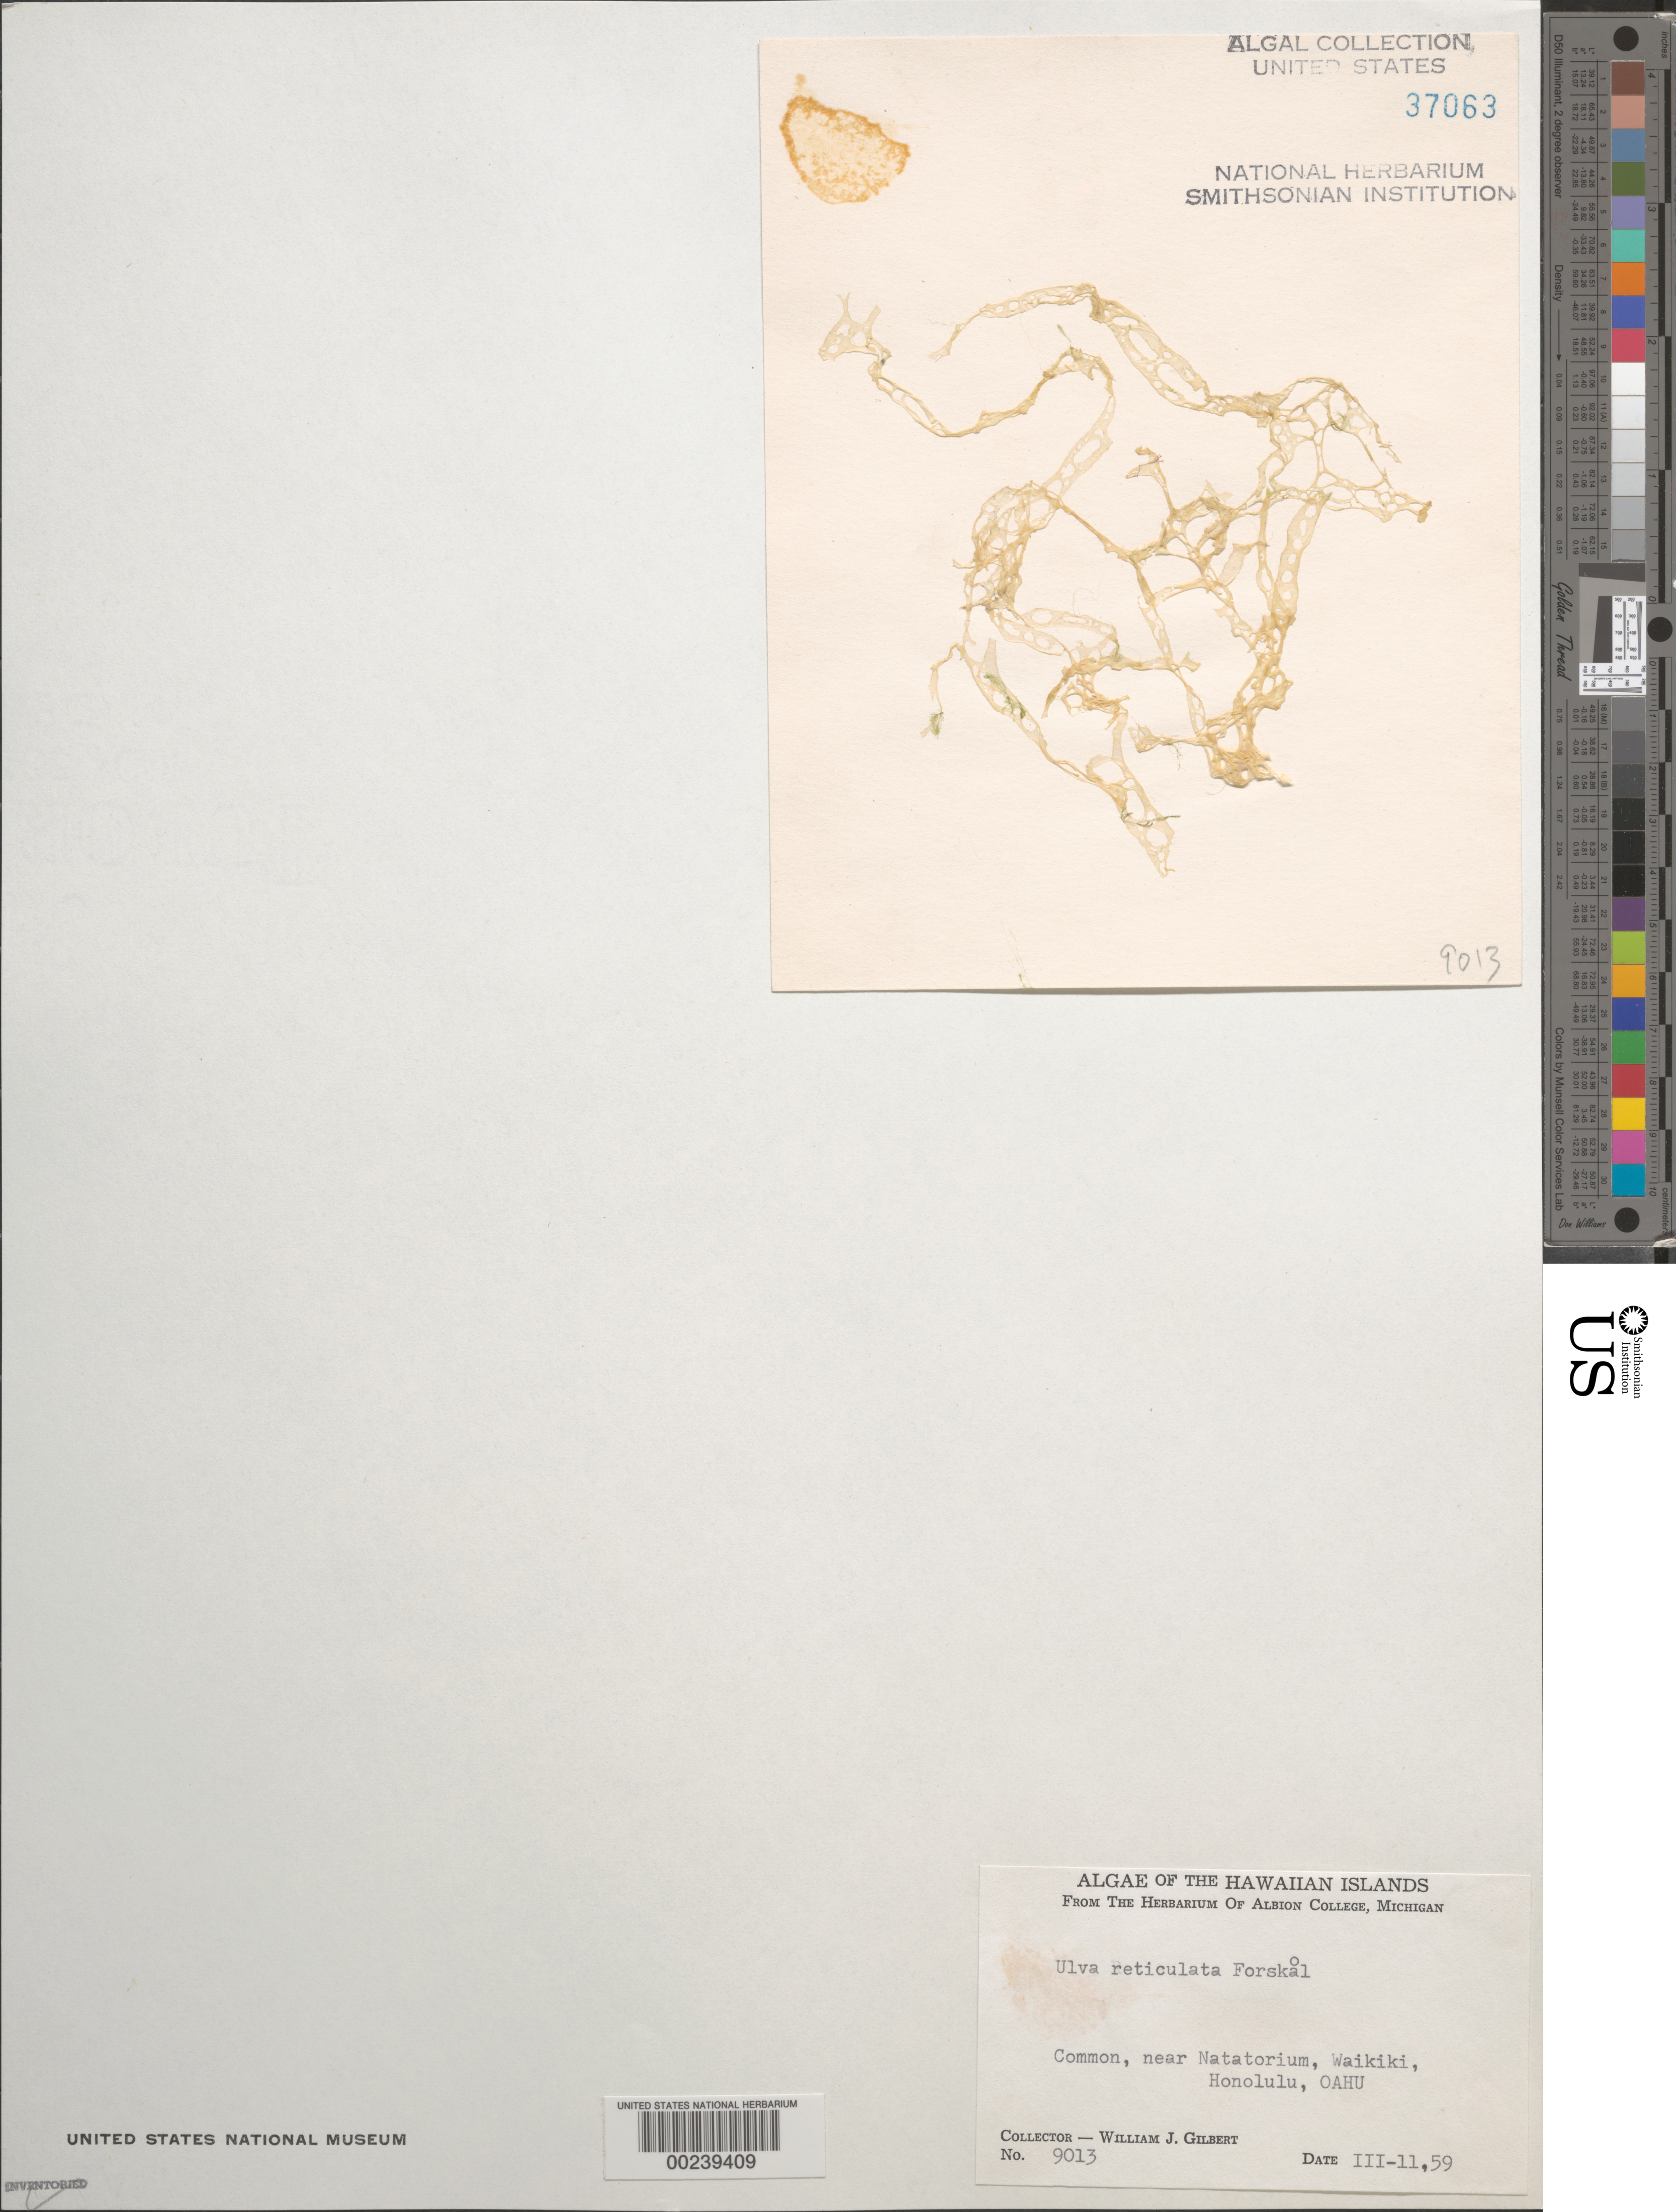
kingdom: Plantae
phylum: Chlorophyta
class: Ulvophyceae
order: Ulvales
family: Ulvaceae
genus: Ulva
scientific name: Ulva reticulata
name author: Forssk.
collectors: W. J. Gilbert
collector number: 9013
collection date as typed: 11 Mar 1959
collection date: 1959-03-11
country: United States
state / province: Hawaii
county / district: Honolulu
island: Oahu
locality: Honolulu, Waikiki near Natatorium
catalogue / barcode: US 37063